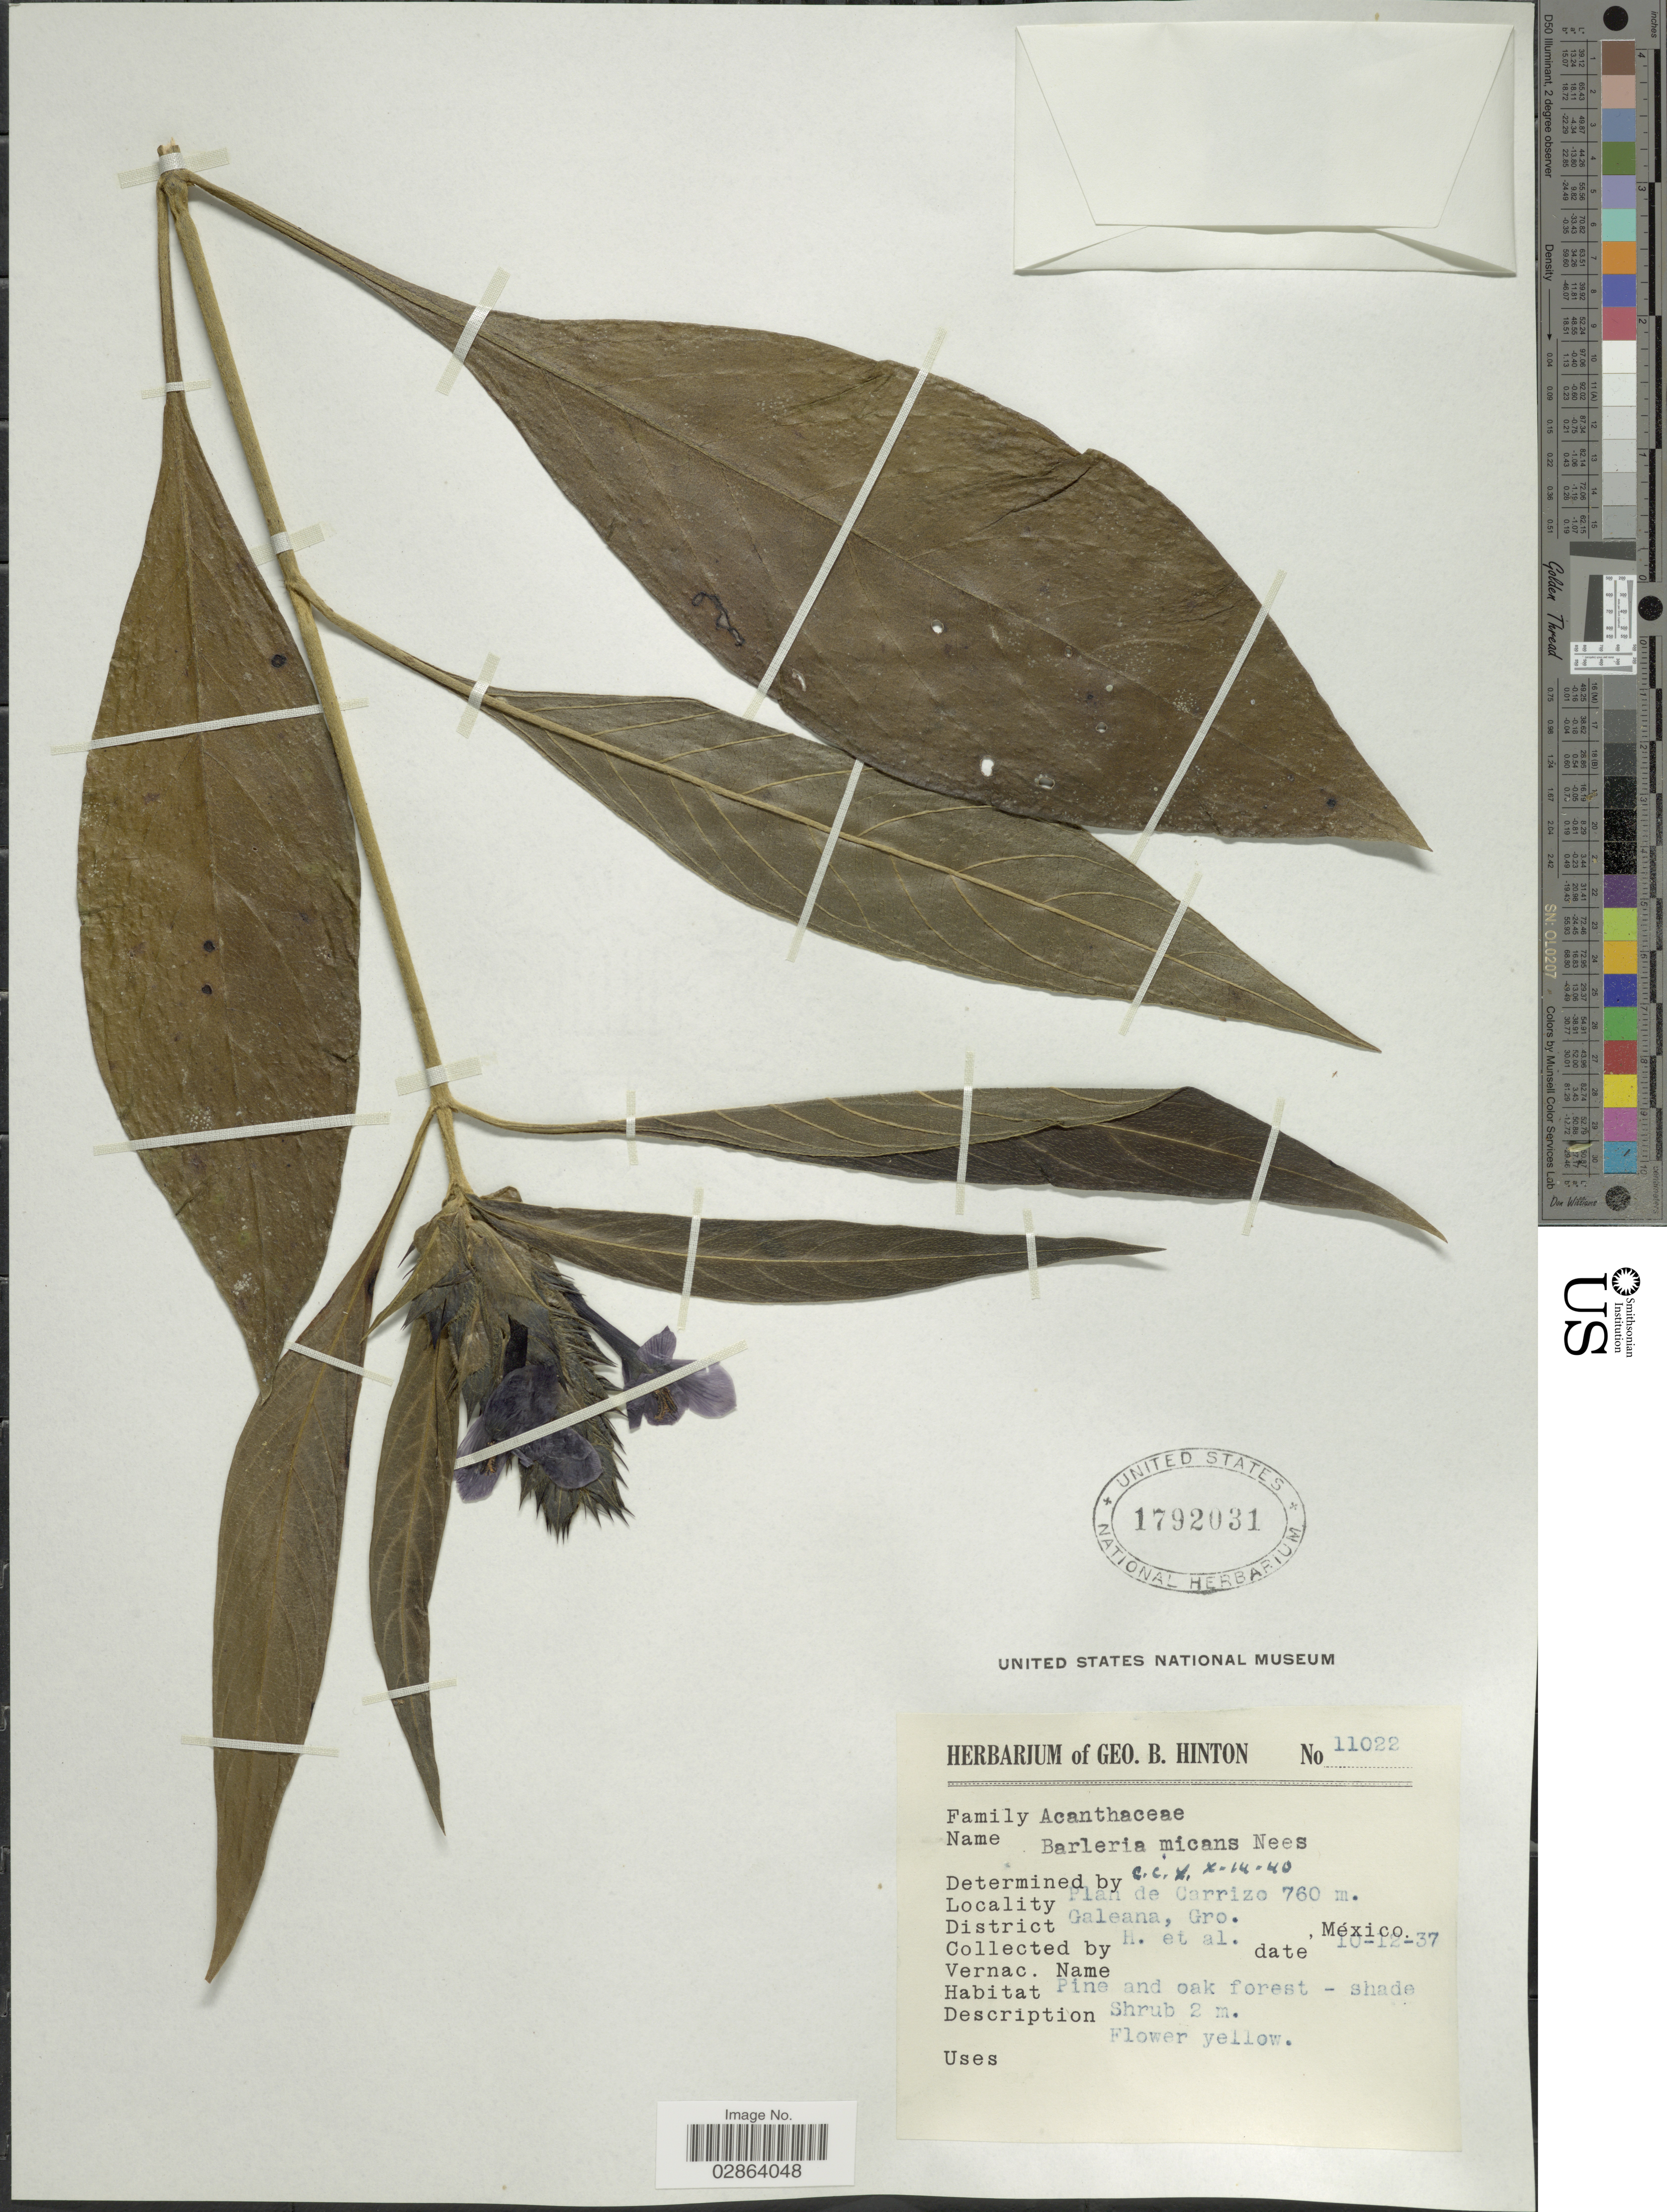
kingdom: Plantae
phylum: Tracheophyta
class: Magnoliopsida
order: Lamiales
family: Acanthaceae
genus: Barleria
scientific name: Barleria oenotheroides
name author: Dum. Cours.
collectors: G. B. Hinton & et al.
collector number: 11022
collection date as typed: Transcribed d/m/y: 10/12/37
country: Mexico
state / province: Guerrero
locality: Plan de Carrizo, District Galeana, Gro., México.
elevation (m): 760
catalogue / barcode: US 1792031